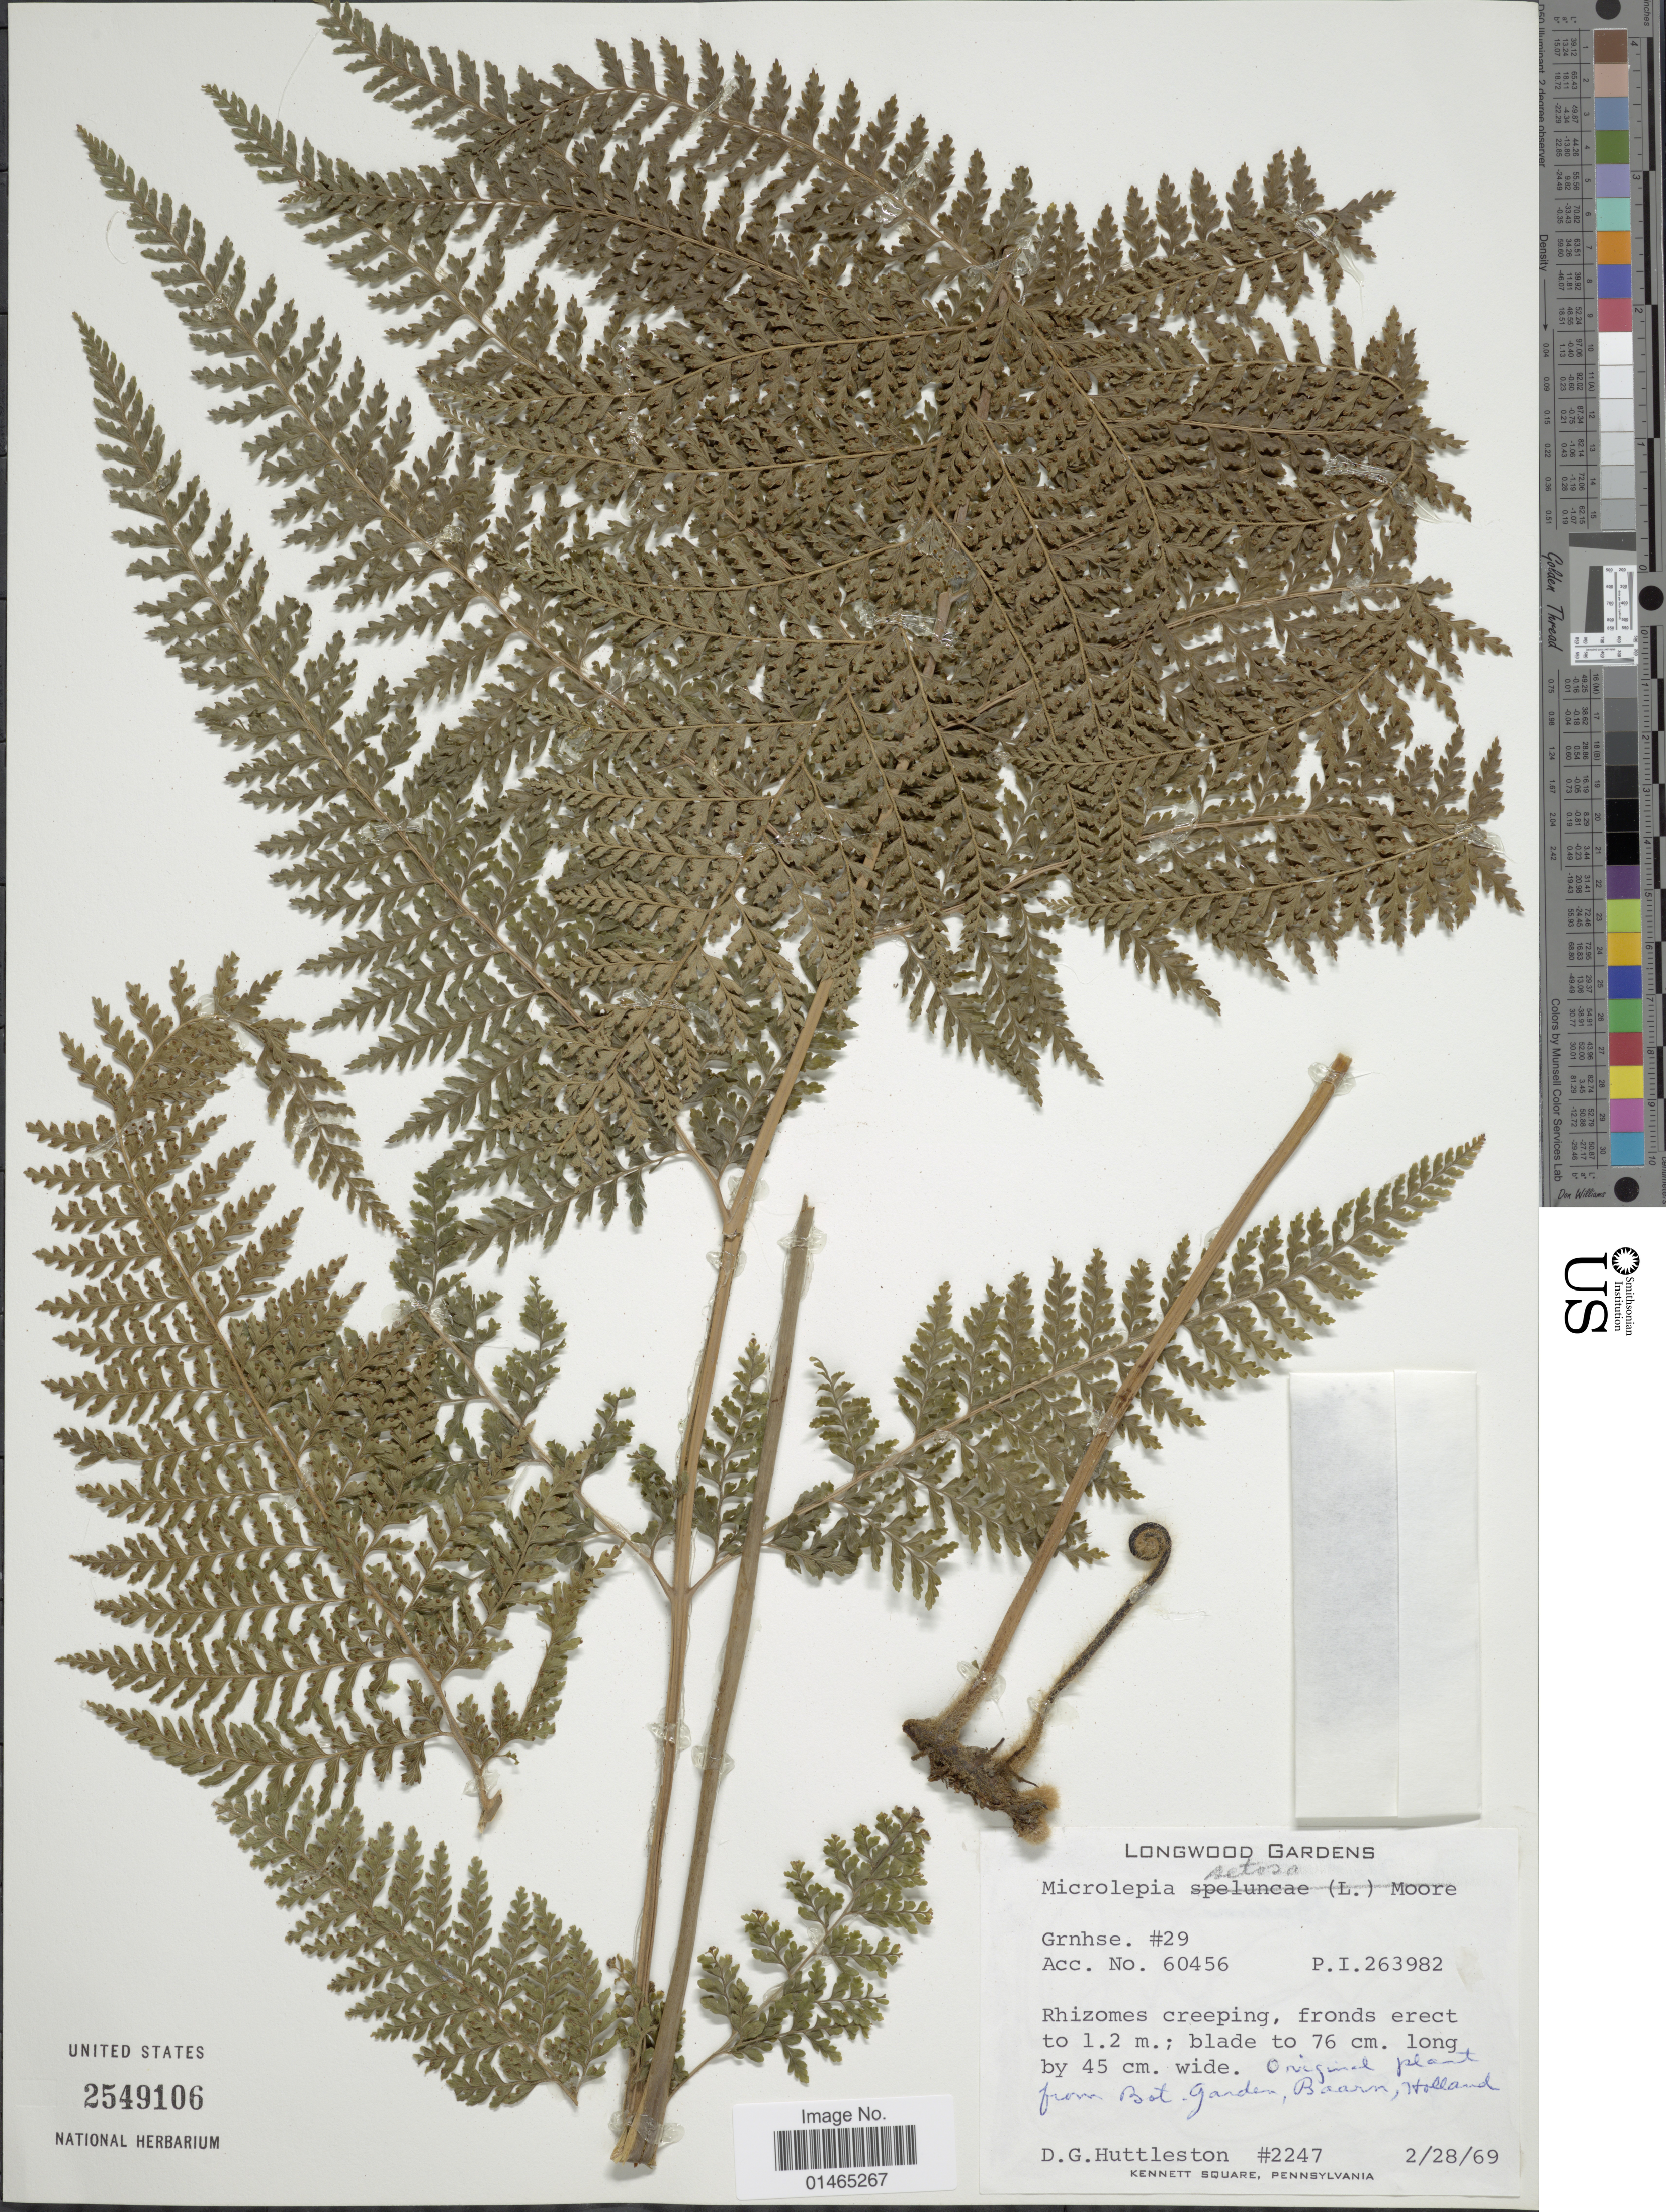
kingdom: Plantae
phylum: Tracheophyta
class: Polypodiopsida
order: Polypodiales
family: Dennstaedtiaceae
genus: Microlepia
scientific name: Microlepia setosa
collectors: D. G. Huttleston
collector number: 2247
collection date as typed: Transcribed d/m/y: 28/2/69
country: United States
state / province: Pennsylvania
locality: Longwood gardens.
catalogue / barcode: US 2549106